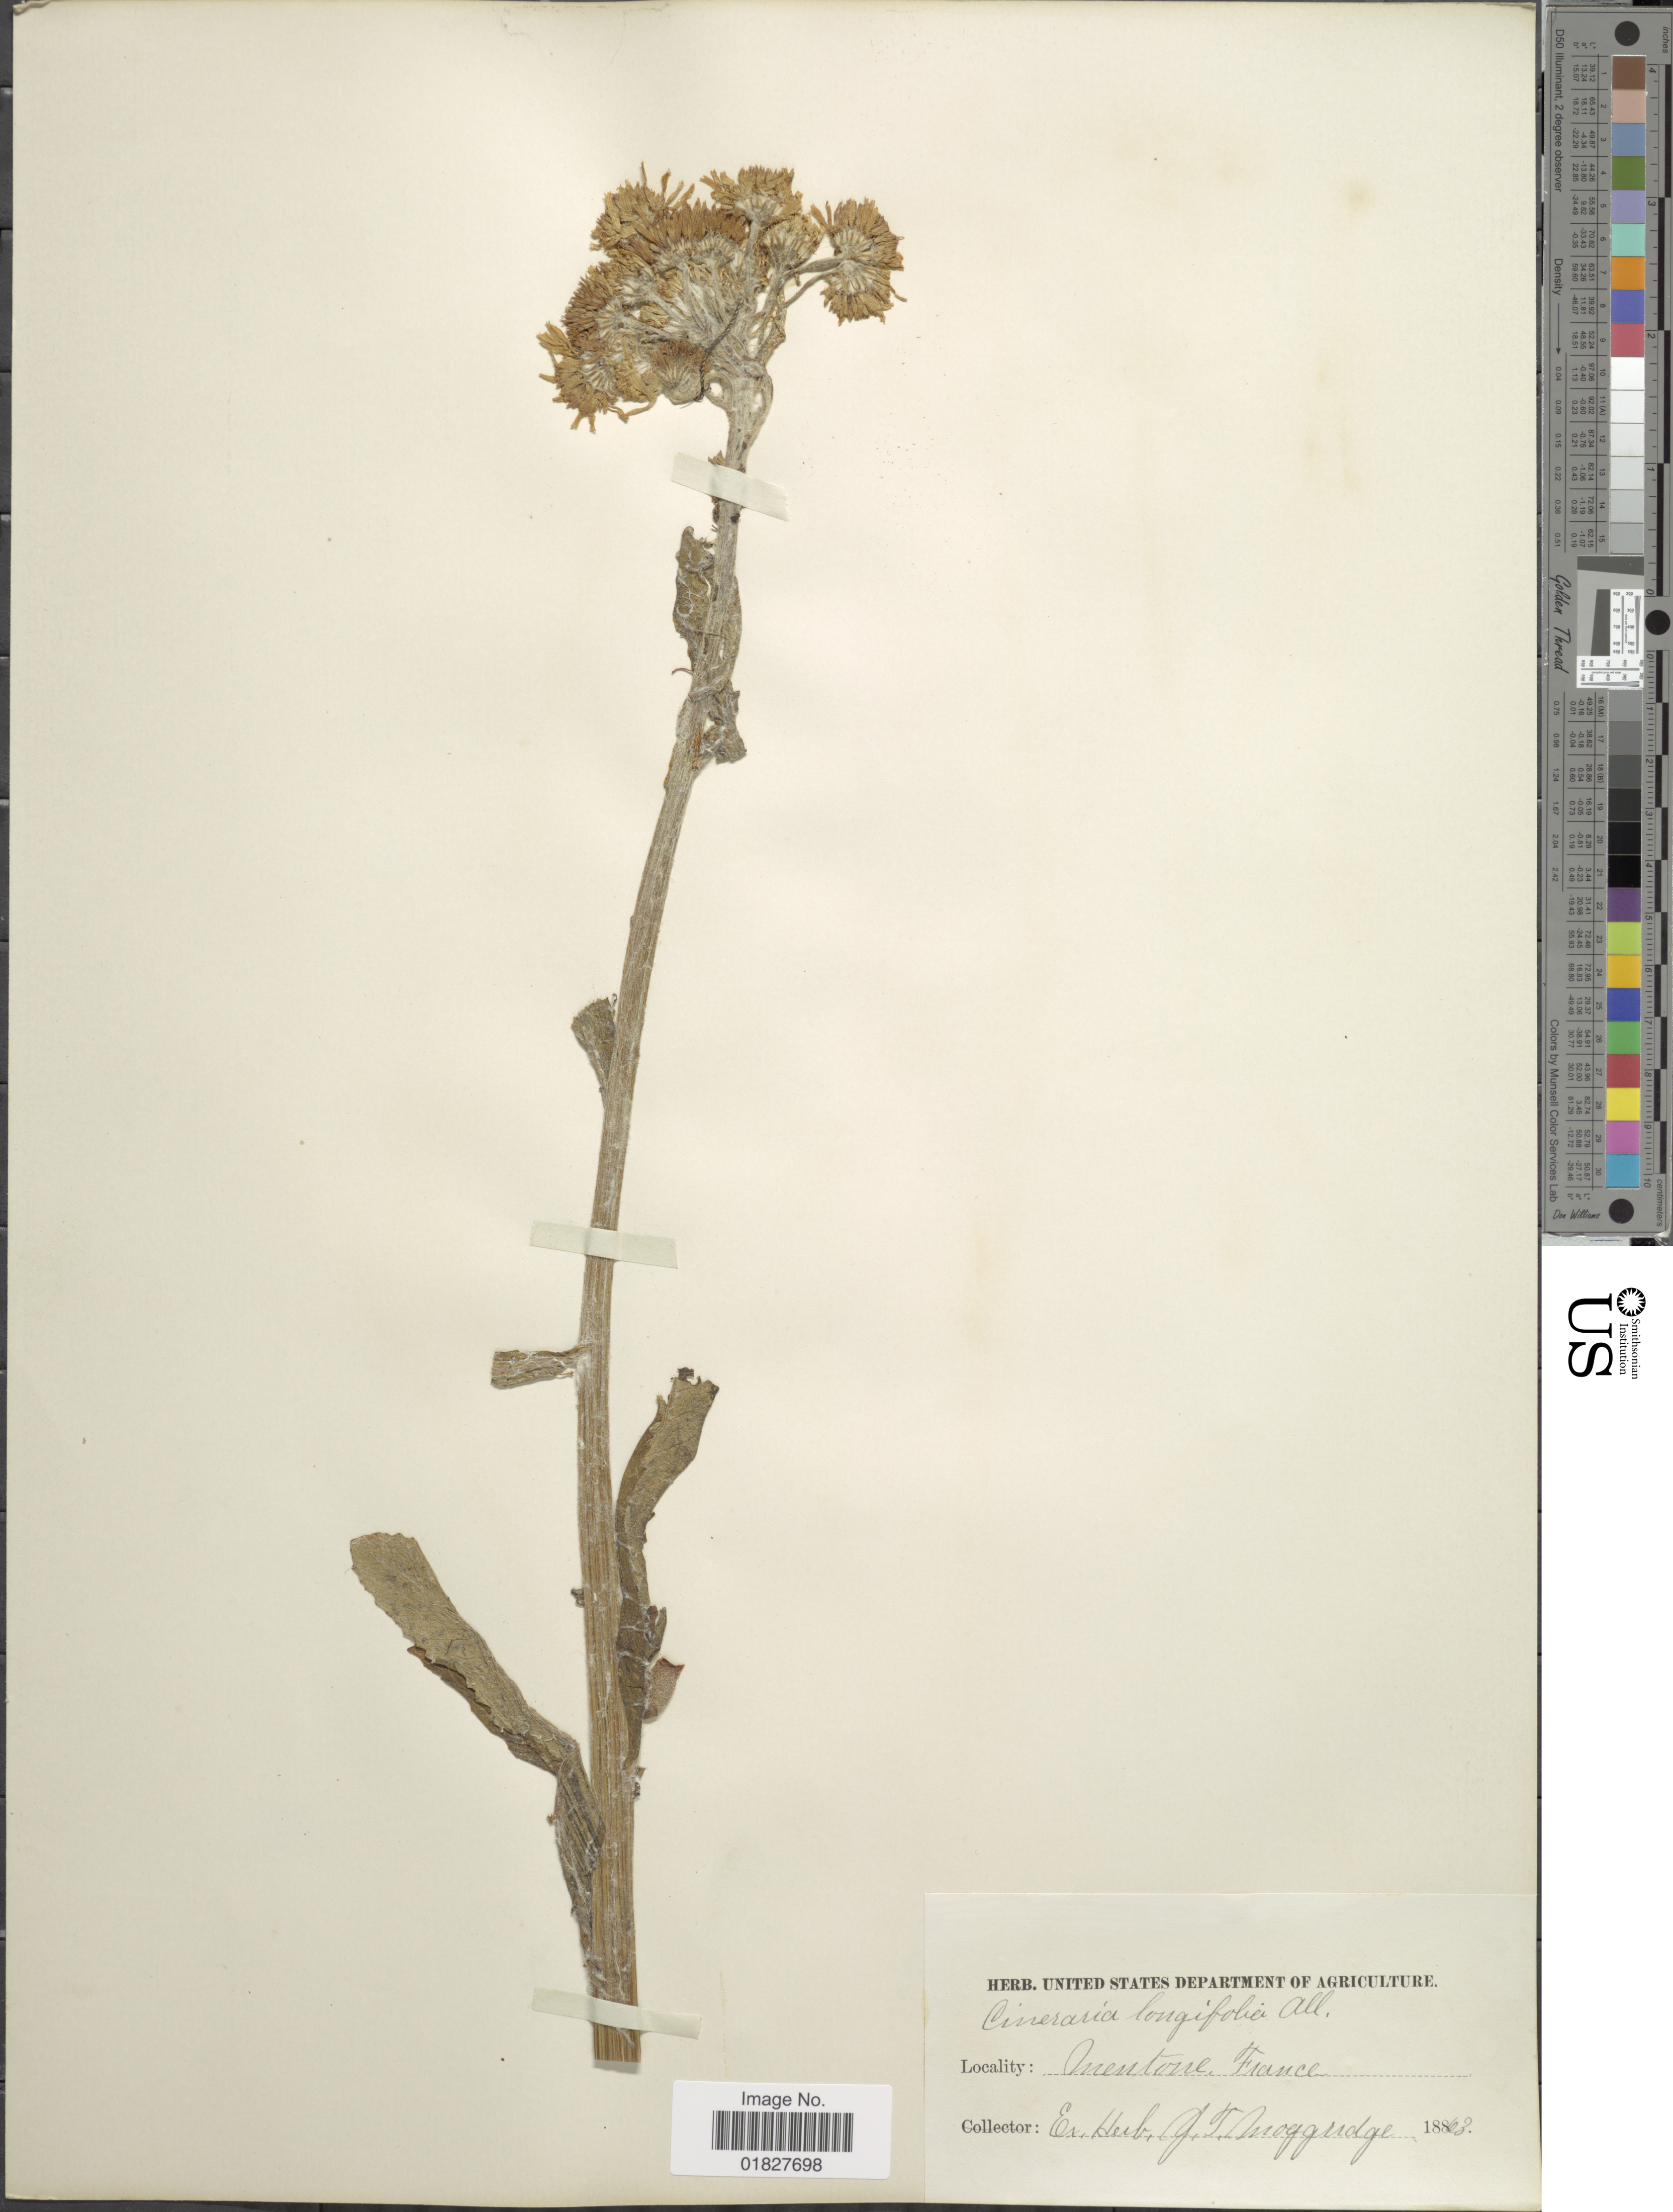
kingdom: Plantae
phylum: Tracheophyta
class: Magnoliopsida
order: Asterales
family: Asteraceae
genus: Cineraria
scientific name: Cineraria longifolia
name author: Jacquinot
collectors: ex herb. J.T. Moggridge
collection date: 1863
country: France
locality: Anentone [interpreted]